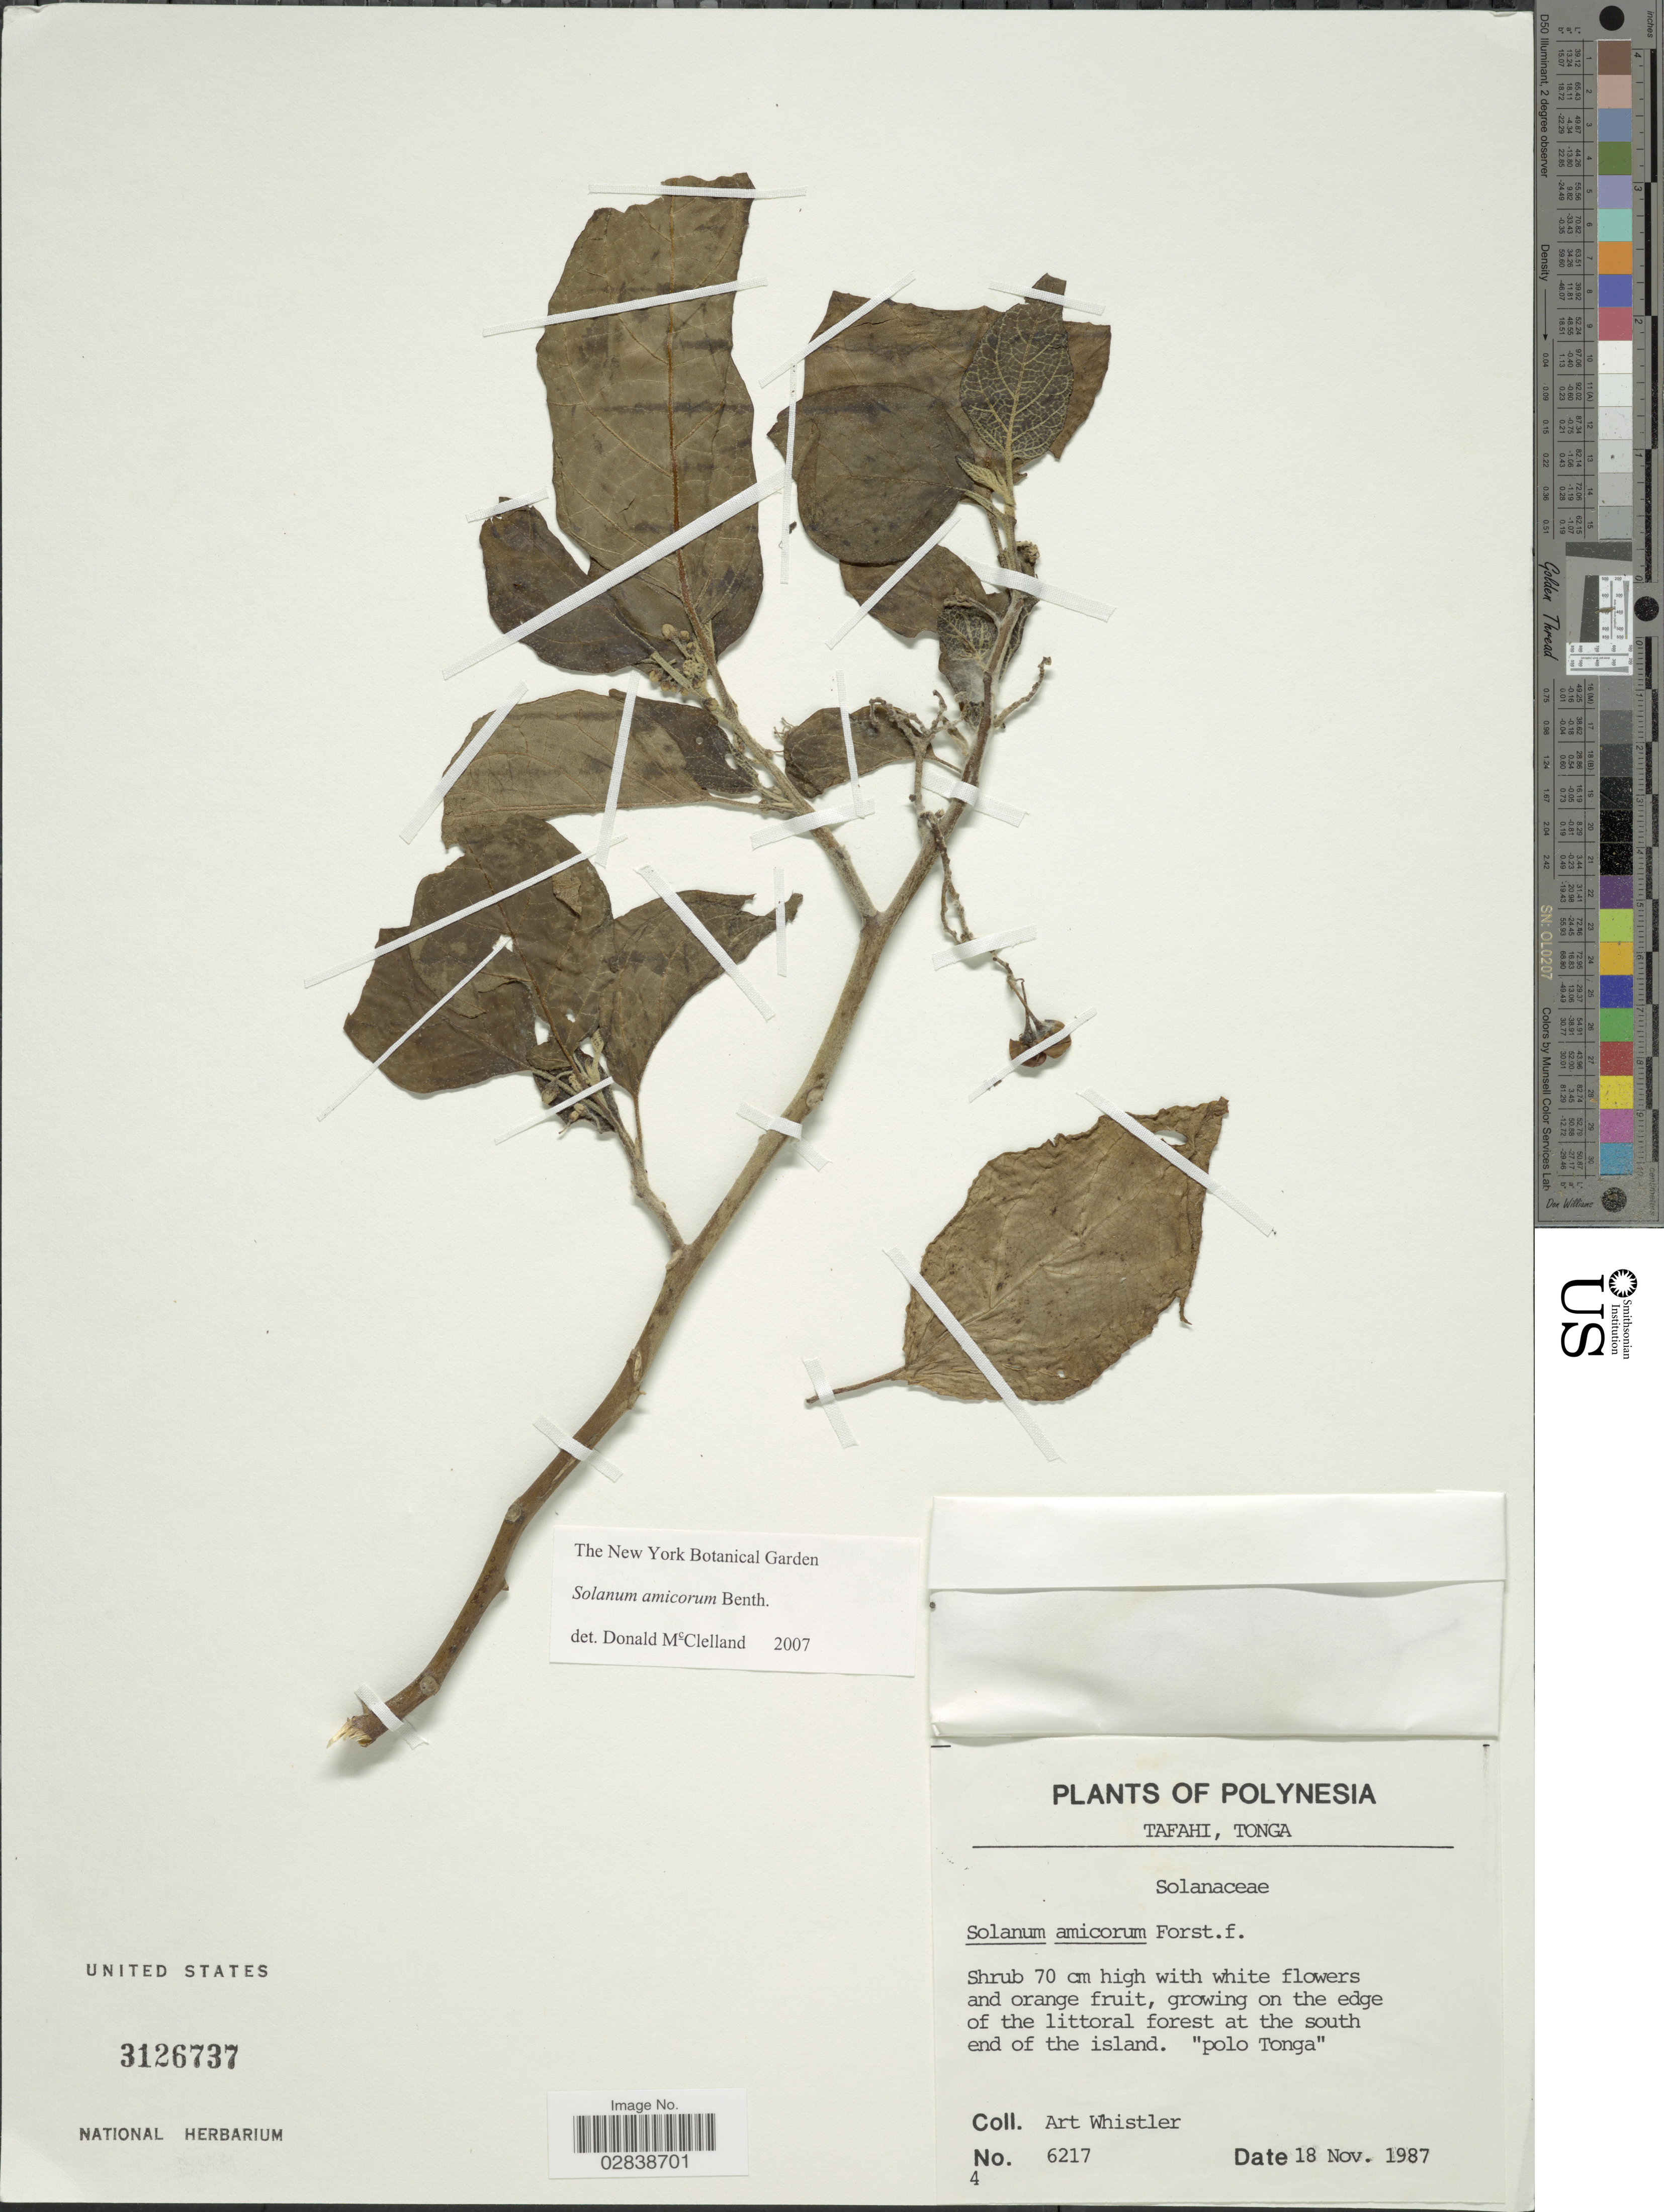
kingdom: Plantae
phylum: Tracheophyta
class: Magnoliopsida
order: Solanales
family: Solanaceae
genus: Solanum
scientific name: Solanum amicorum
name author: Benth.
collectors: A. Whistler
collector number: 6217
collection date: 1987-11-18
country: Tonga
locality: Polynesia. Tafahi. Growing on the edge of littoral forest at the south end of the island.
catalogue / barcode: US 3126737